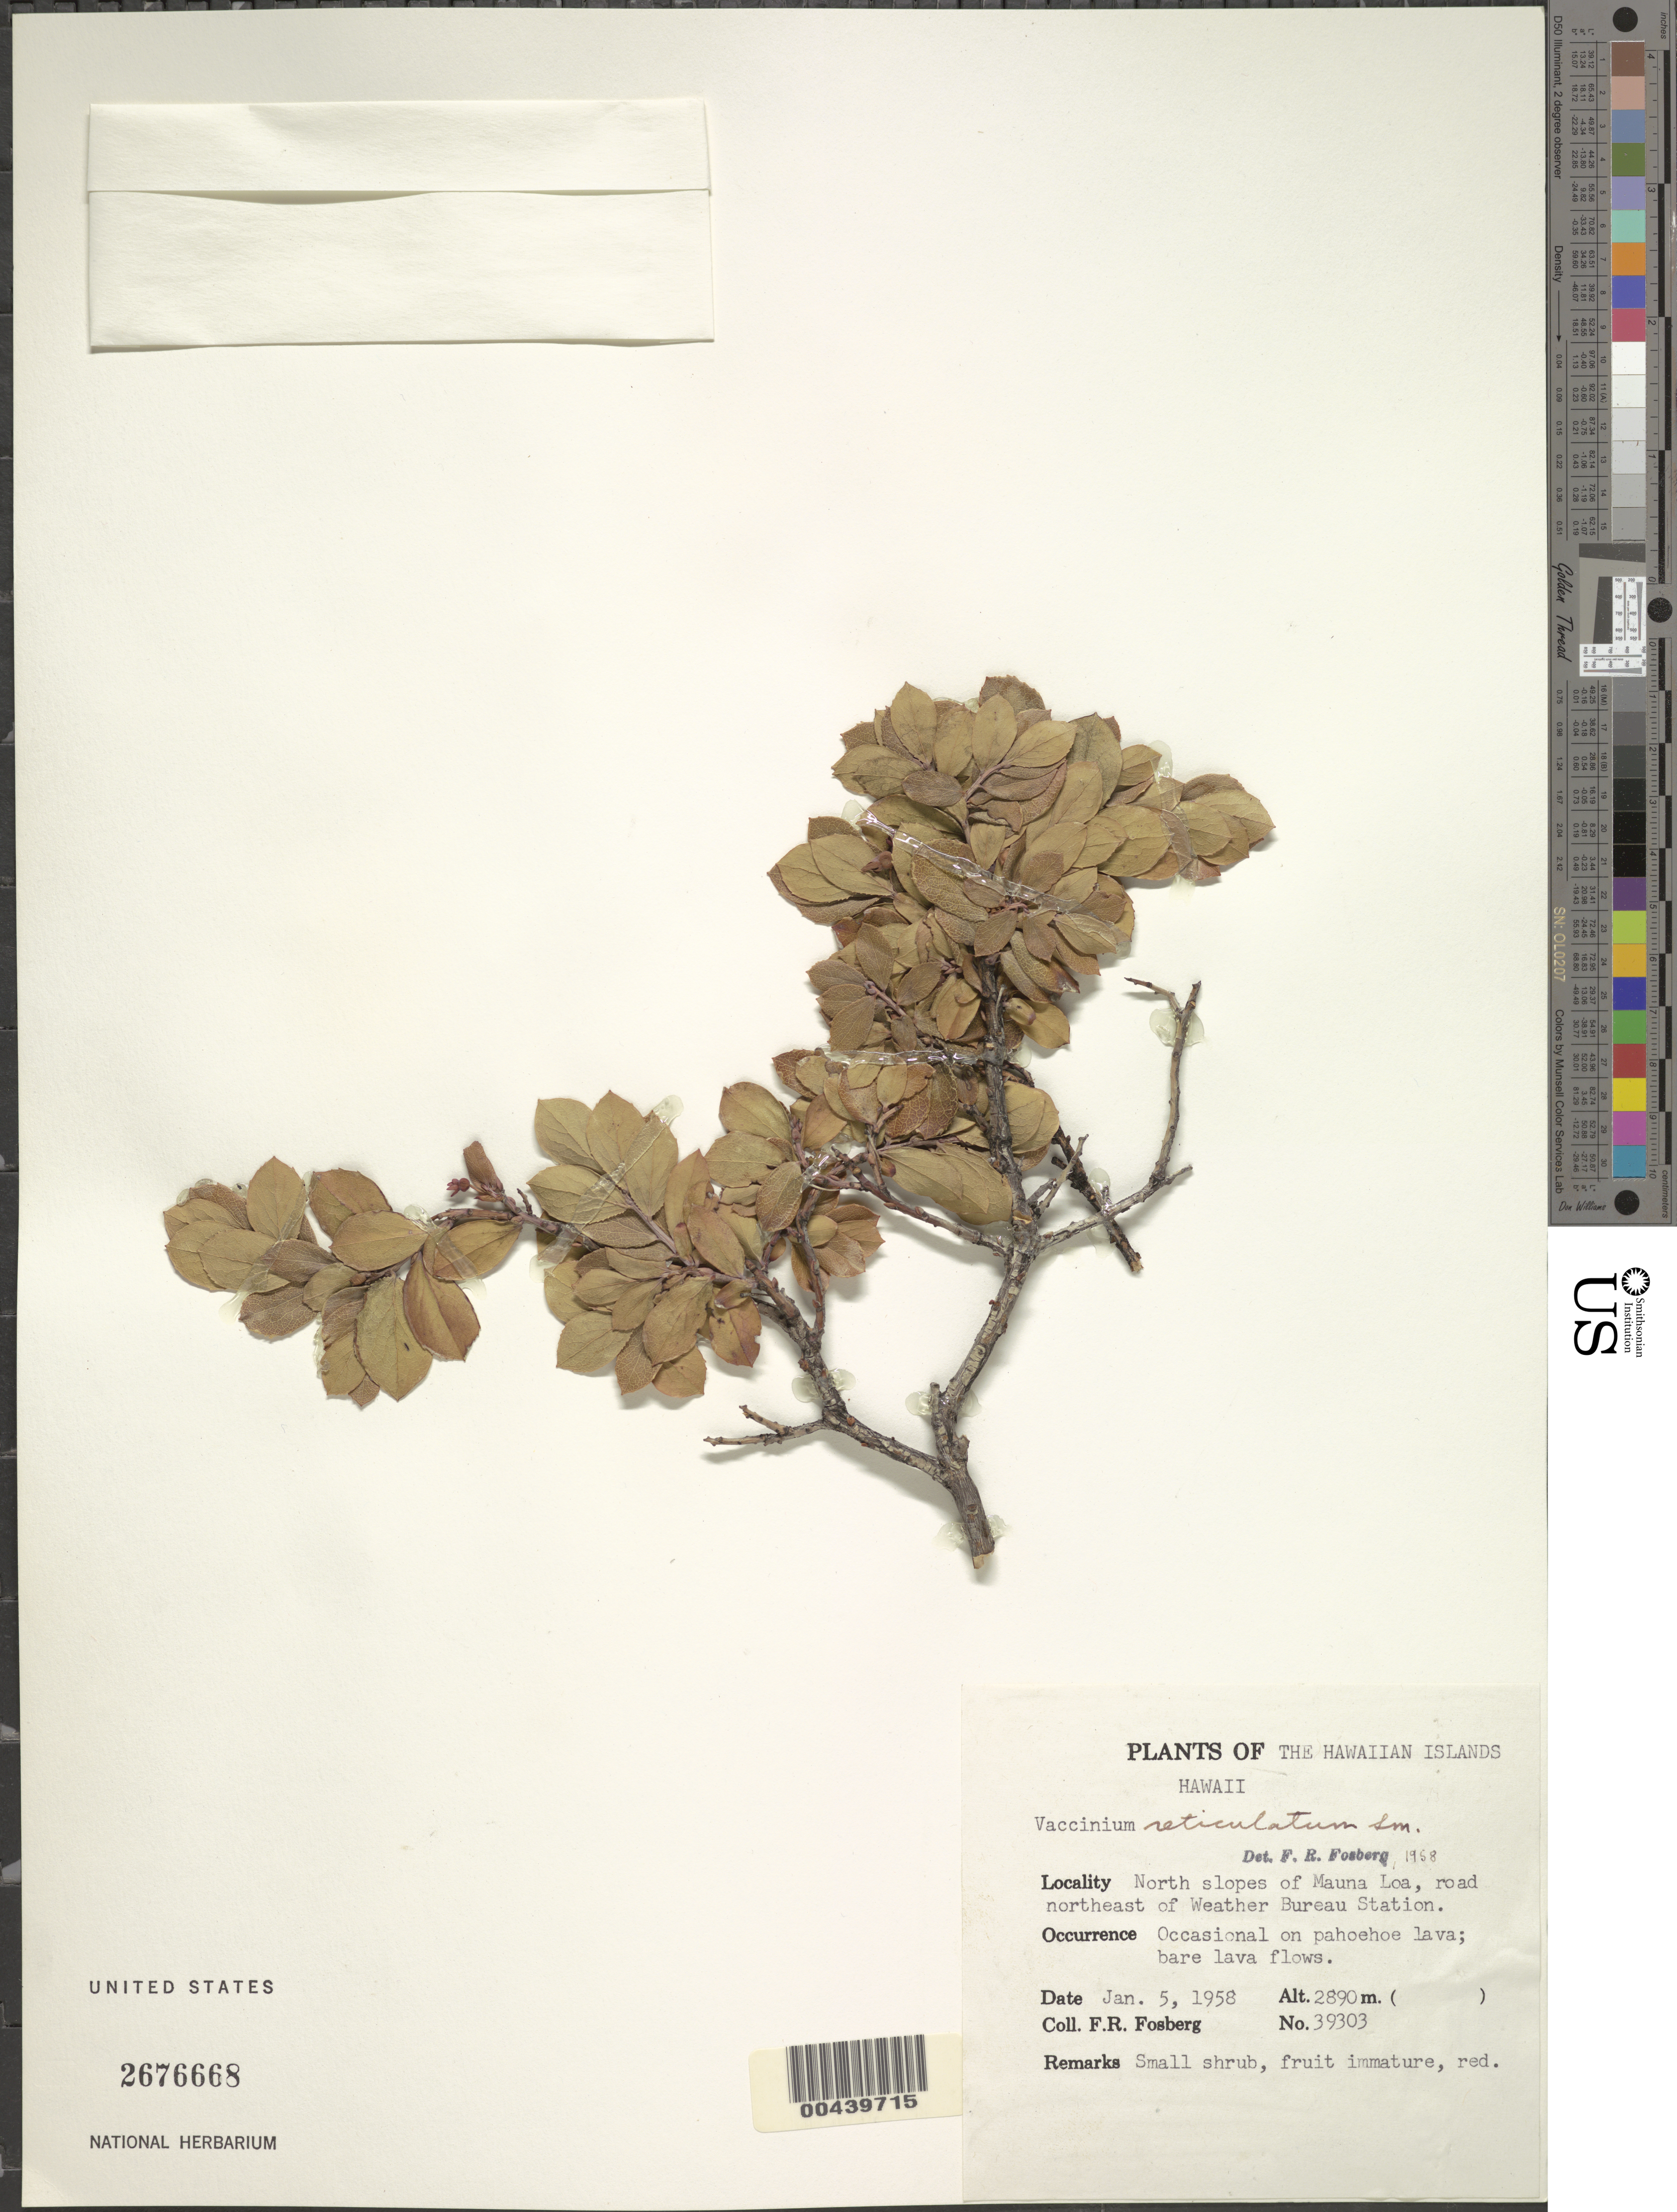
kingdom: Plantae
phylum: Tracheophyta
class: Magnoliopsida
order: Ericales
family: Ericaceae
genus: Vaccinium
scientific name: Vaccinium reticulatum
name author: Sm.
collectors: F. R. Fosberg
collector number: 39303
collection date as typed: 5 Jan 1958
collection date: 1958-01-05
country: United States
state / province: Hawaii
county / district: Hawaii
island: Hawaii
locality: N slopes of Mauna Loa, road NE of Weather Bureau Station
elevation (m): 2890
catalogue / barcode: US 2676668